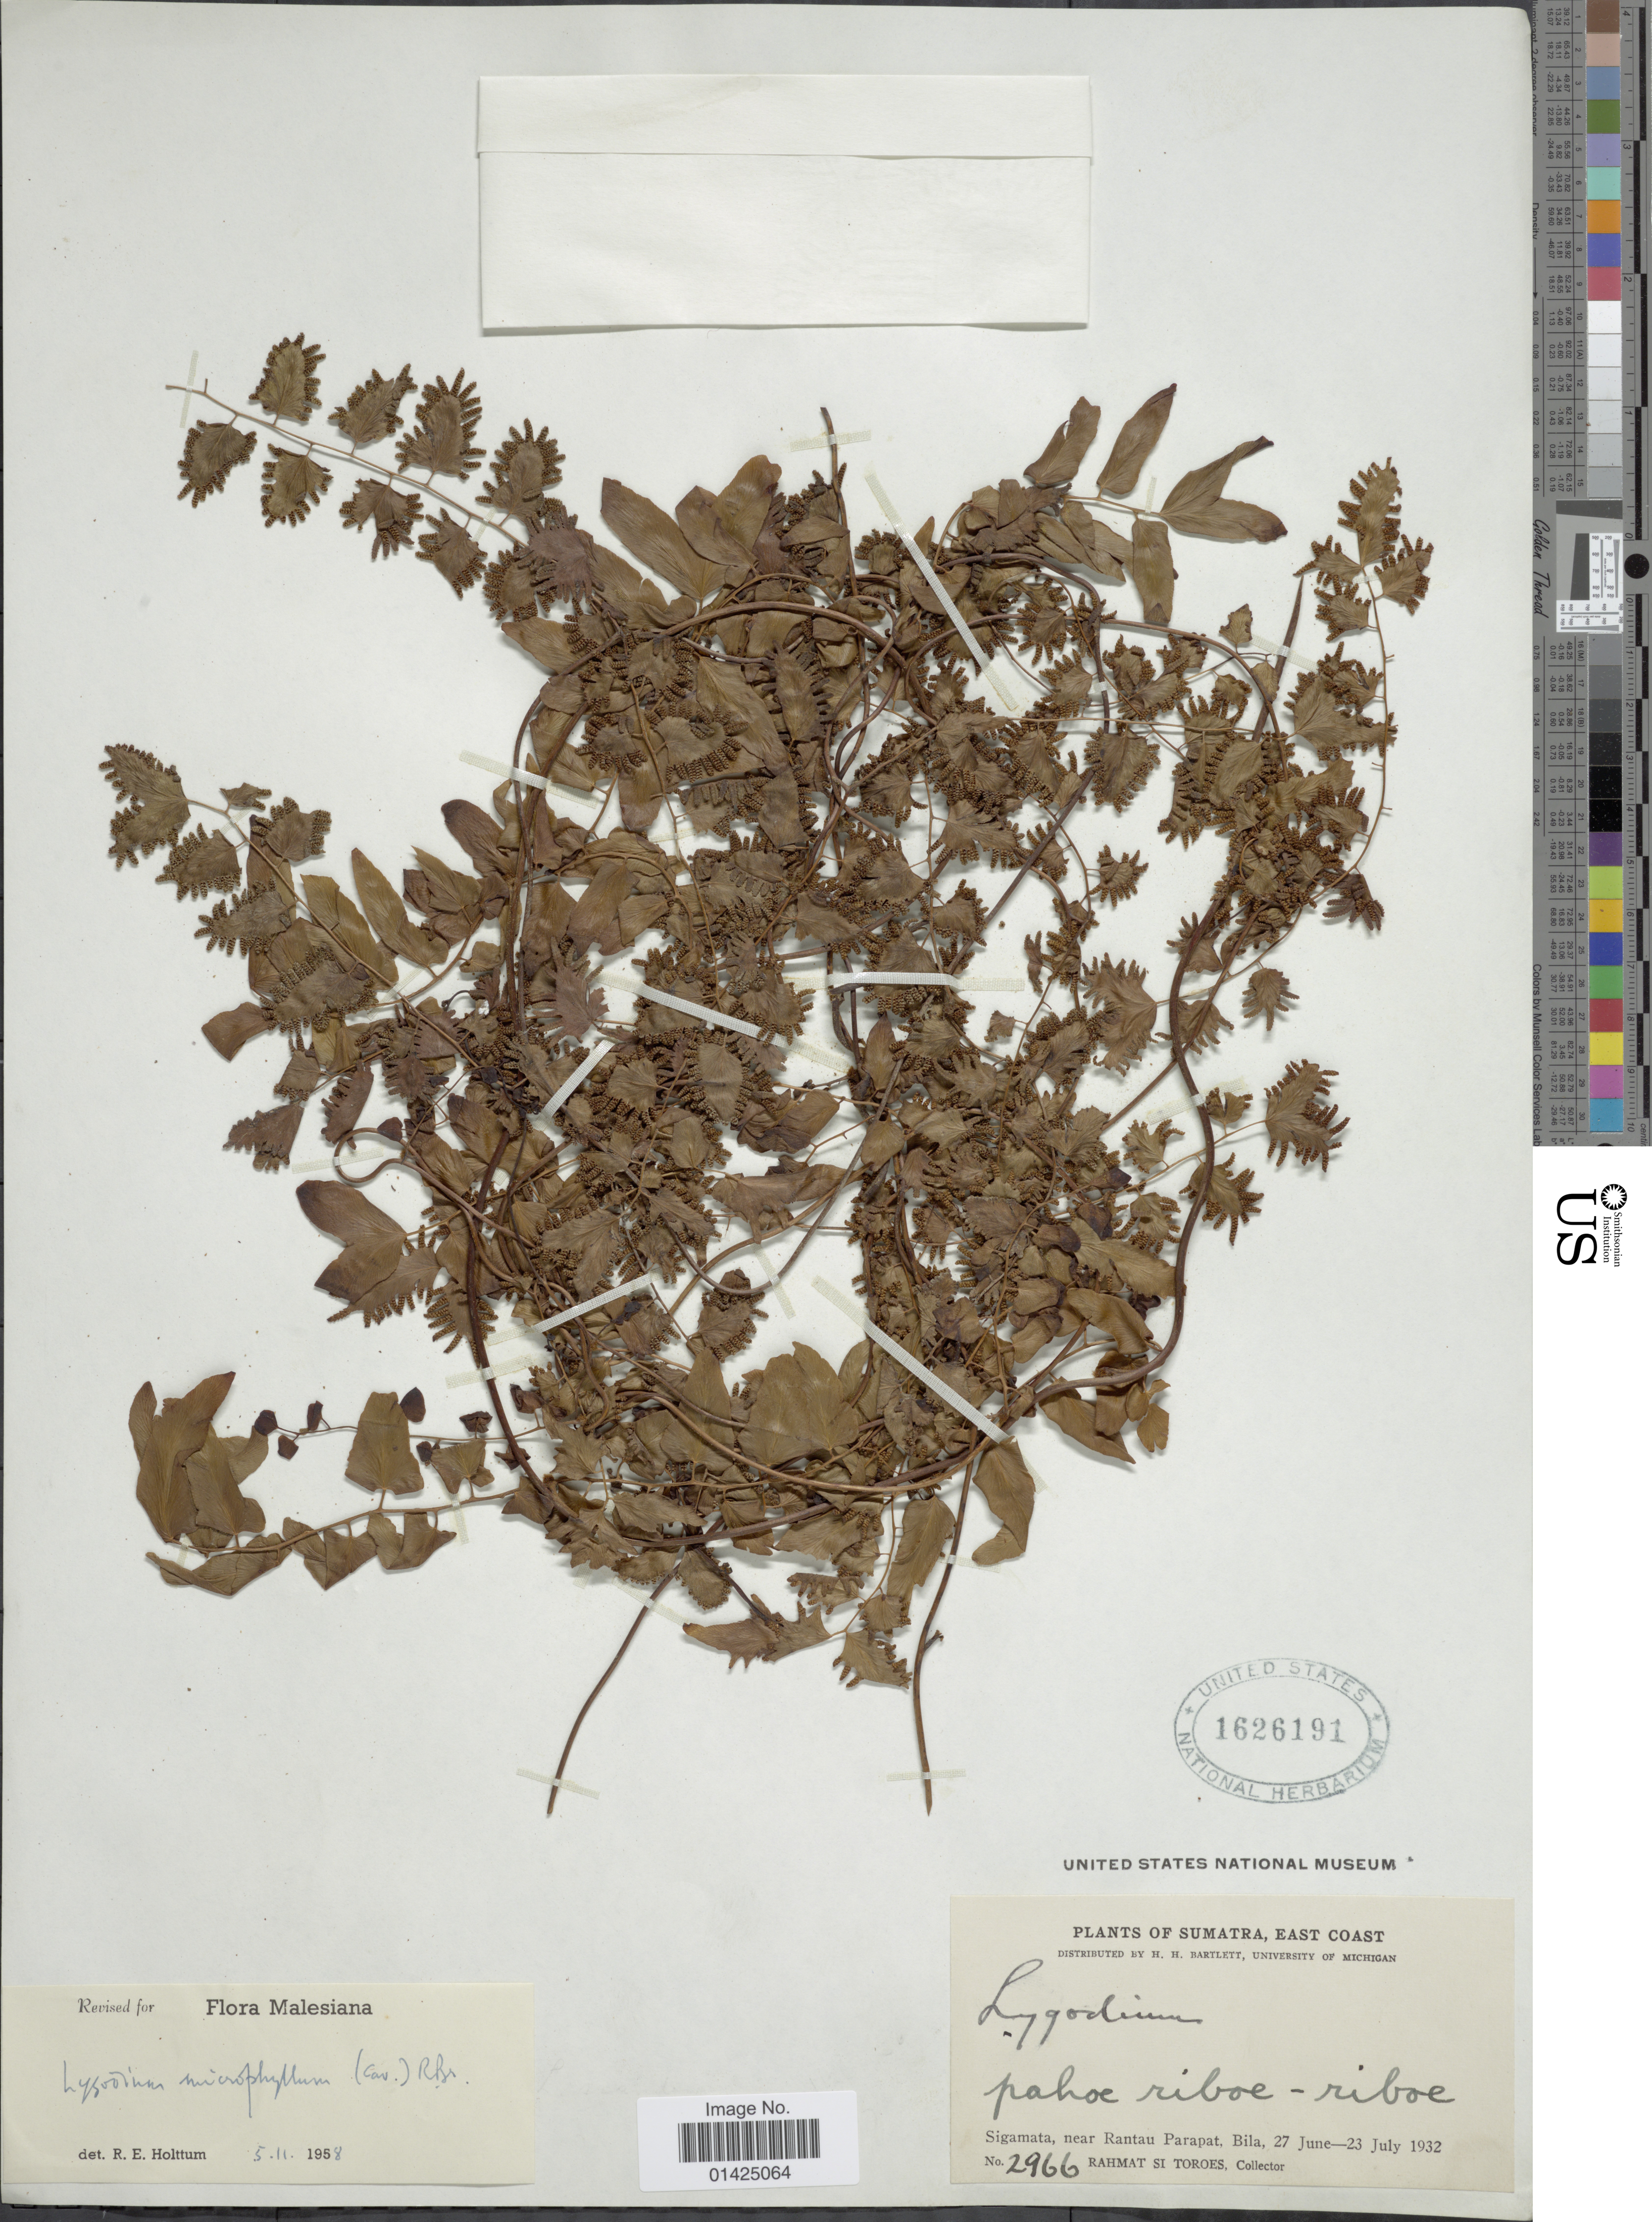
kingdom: Plantae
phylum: Tracheophyta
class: Polypodiopsida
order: Schizaeales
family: Lygodiaceae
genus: Lygodium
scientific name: Lygodium microphyllum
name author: (Cav.) R. Br.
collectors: Rahmat Si Boeea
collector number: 2966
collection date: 1932-06-27/1932-07-23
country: Indonesia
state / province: Sumatra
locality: Sumatra East Coast, Sigmata, near Rantau Parapat, Bila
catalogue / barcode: US 1626191